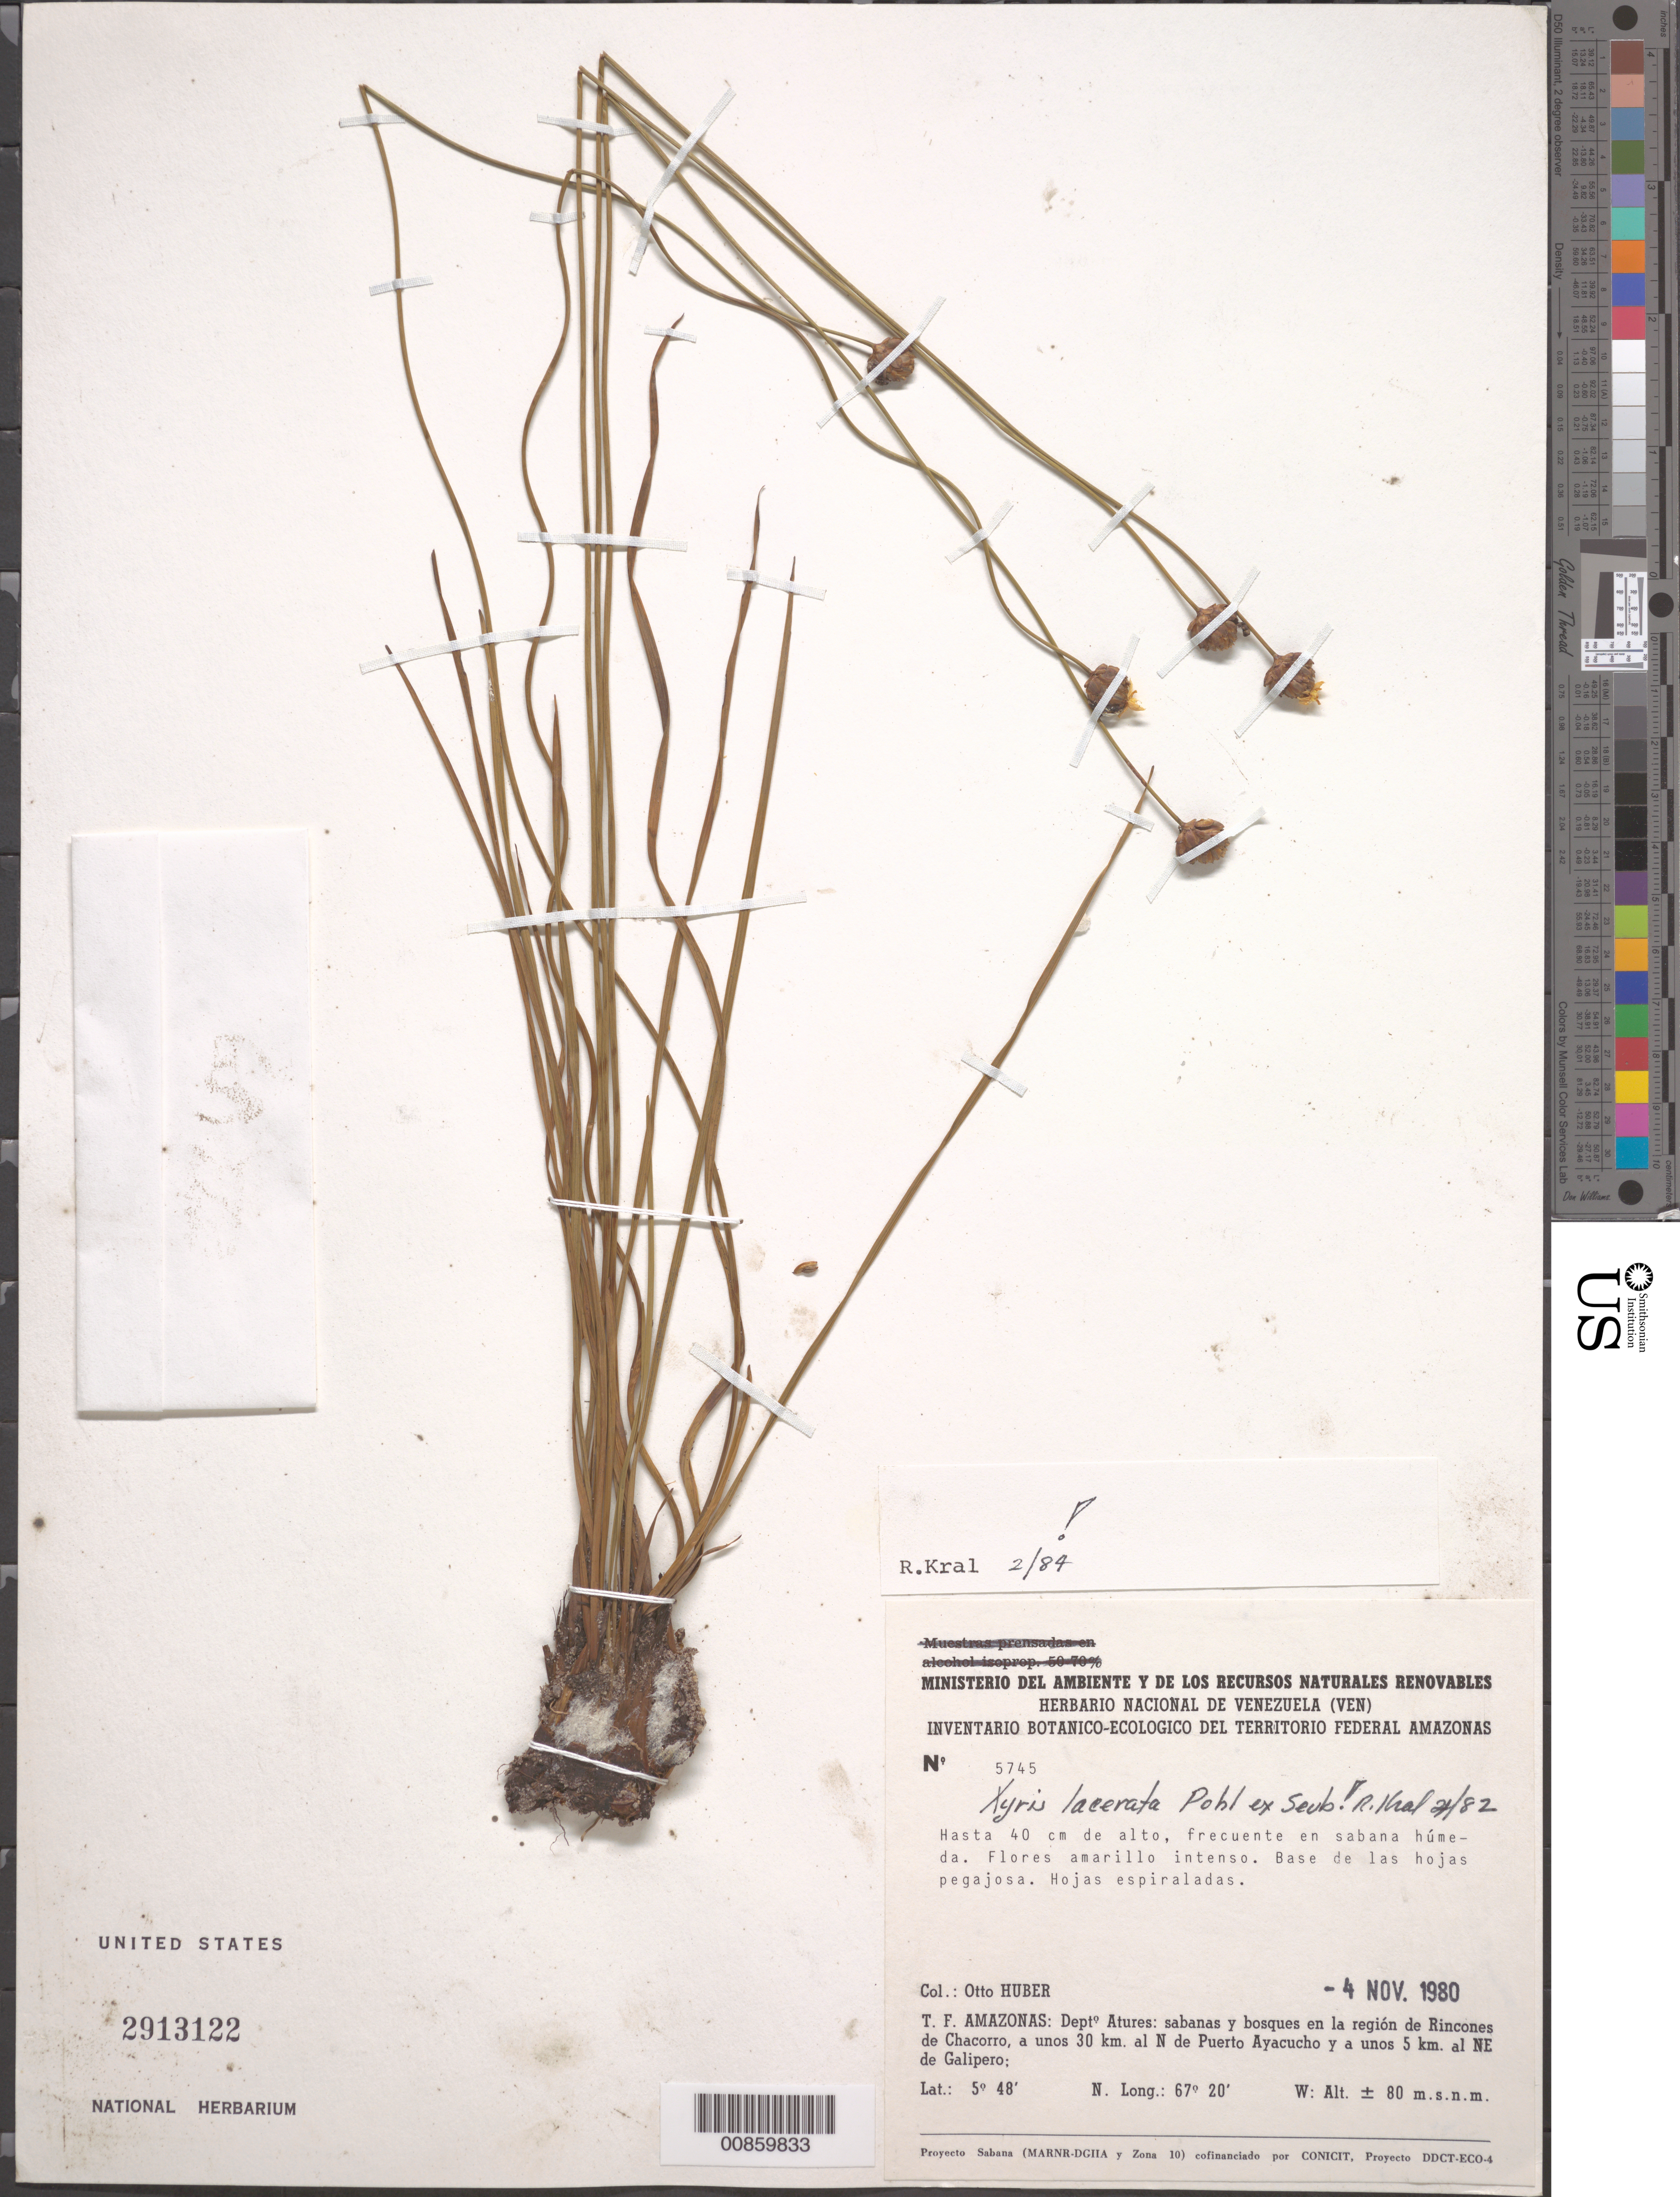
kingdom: Plantae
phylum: Tracheophyta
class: Liliopsida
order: Poales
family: Xyridaceae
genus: Xyris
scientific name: Xyris lacerata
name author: Pohl ex Seub.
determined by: Kral, Robert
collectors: O. Huber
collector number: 5745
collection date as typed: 4-Nov-80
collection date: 1980-11-04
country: Venezuela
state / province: Amazonas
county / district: Atures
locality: Rincones de Chacorro, 30 km N of Puerto Ayacucho, 5 km NE of Galipero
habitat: Sabanas húmedas; sabanas y bosques.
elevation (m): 80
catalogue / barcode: US 2913122